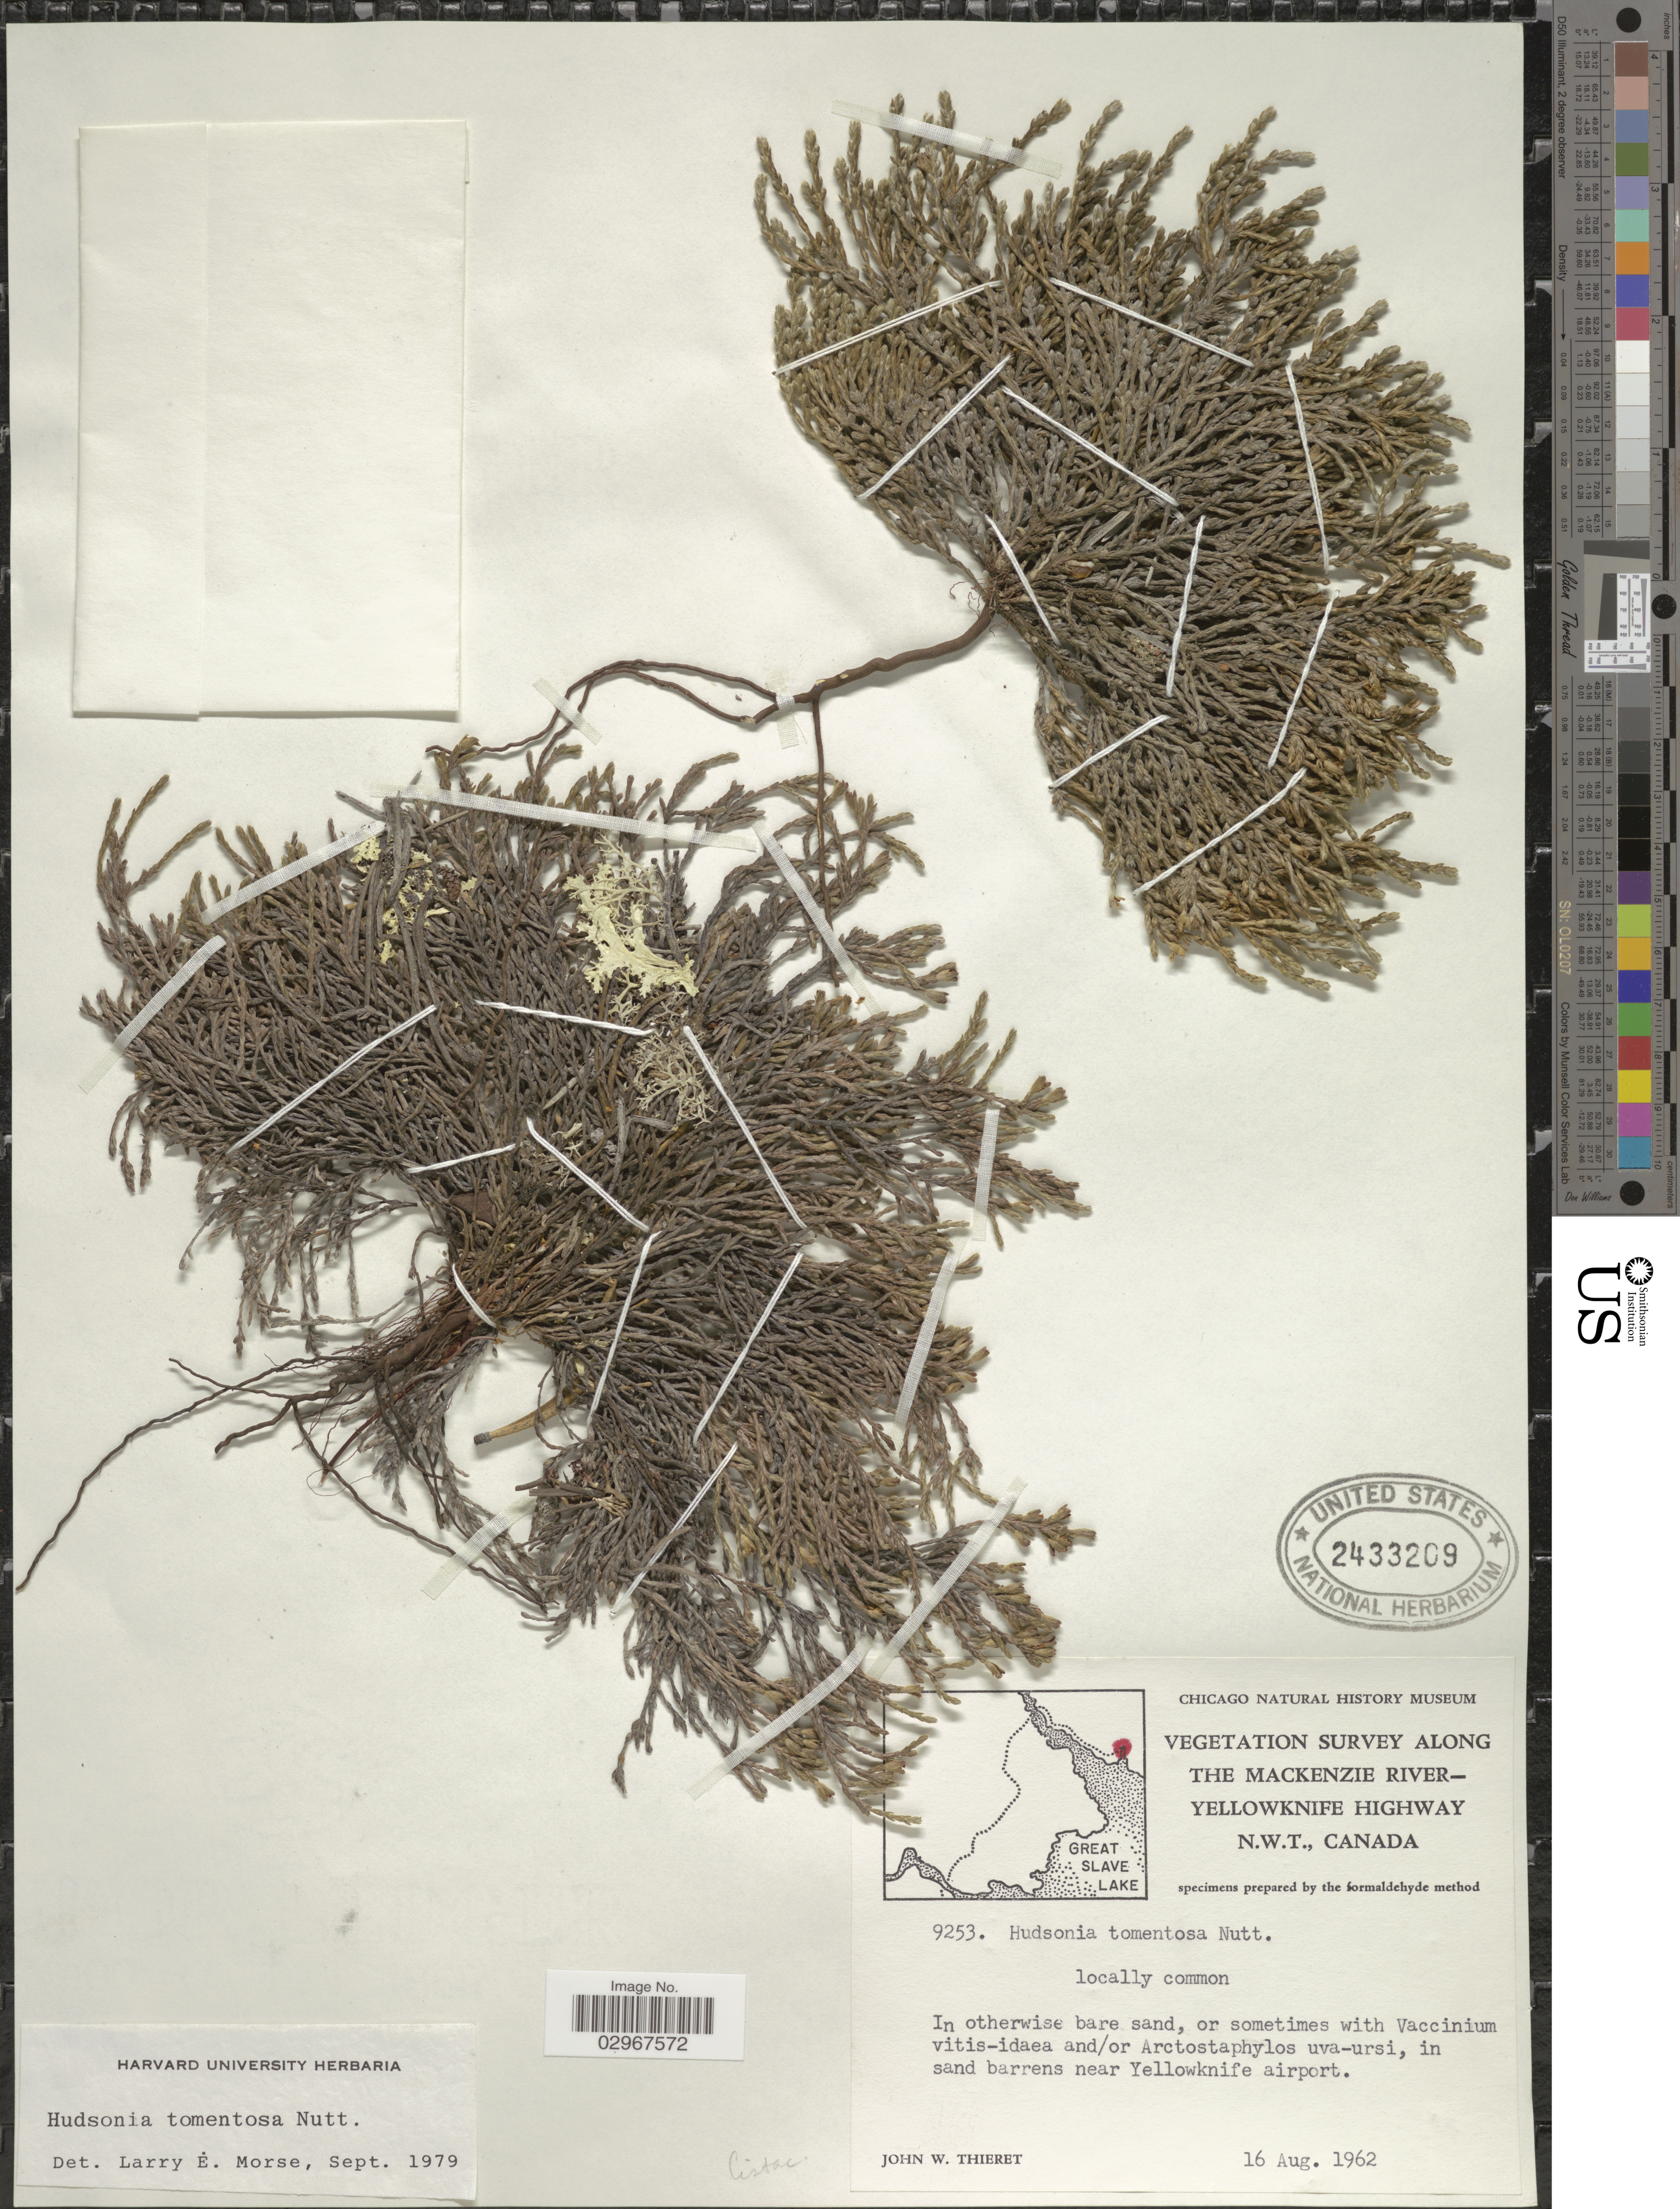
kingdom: Plantae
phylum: Tracheophyta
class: Magnoliopsida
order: Malvales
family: Cistaceae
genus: Hudsonia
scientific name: Hudsonia tomentosa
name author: Nutt.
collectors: J. W. Thieret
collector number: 9253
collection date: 1962-08-16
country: Canada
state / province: Northwest Territories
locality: Along the Mackenzie River-Yellowknife Highway N.W.T. In sand barrens near Yellowknife airport.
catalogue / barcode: US 2433209